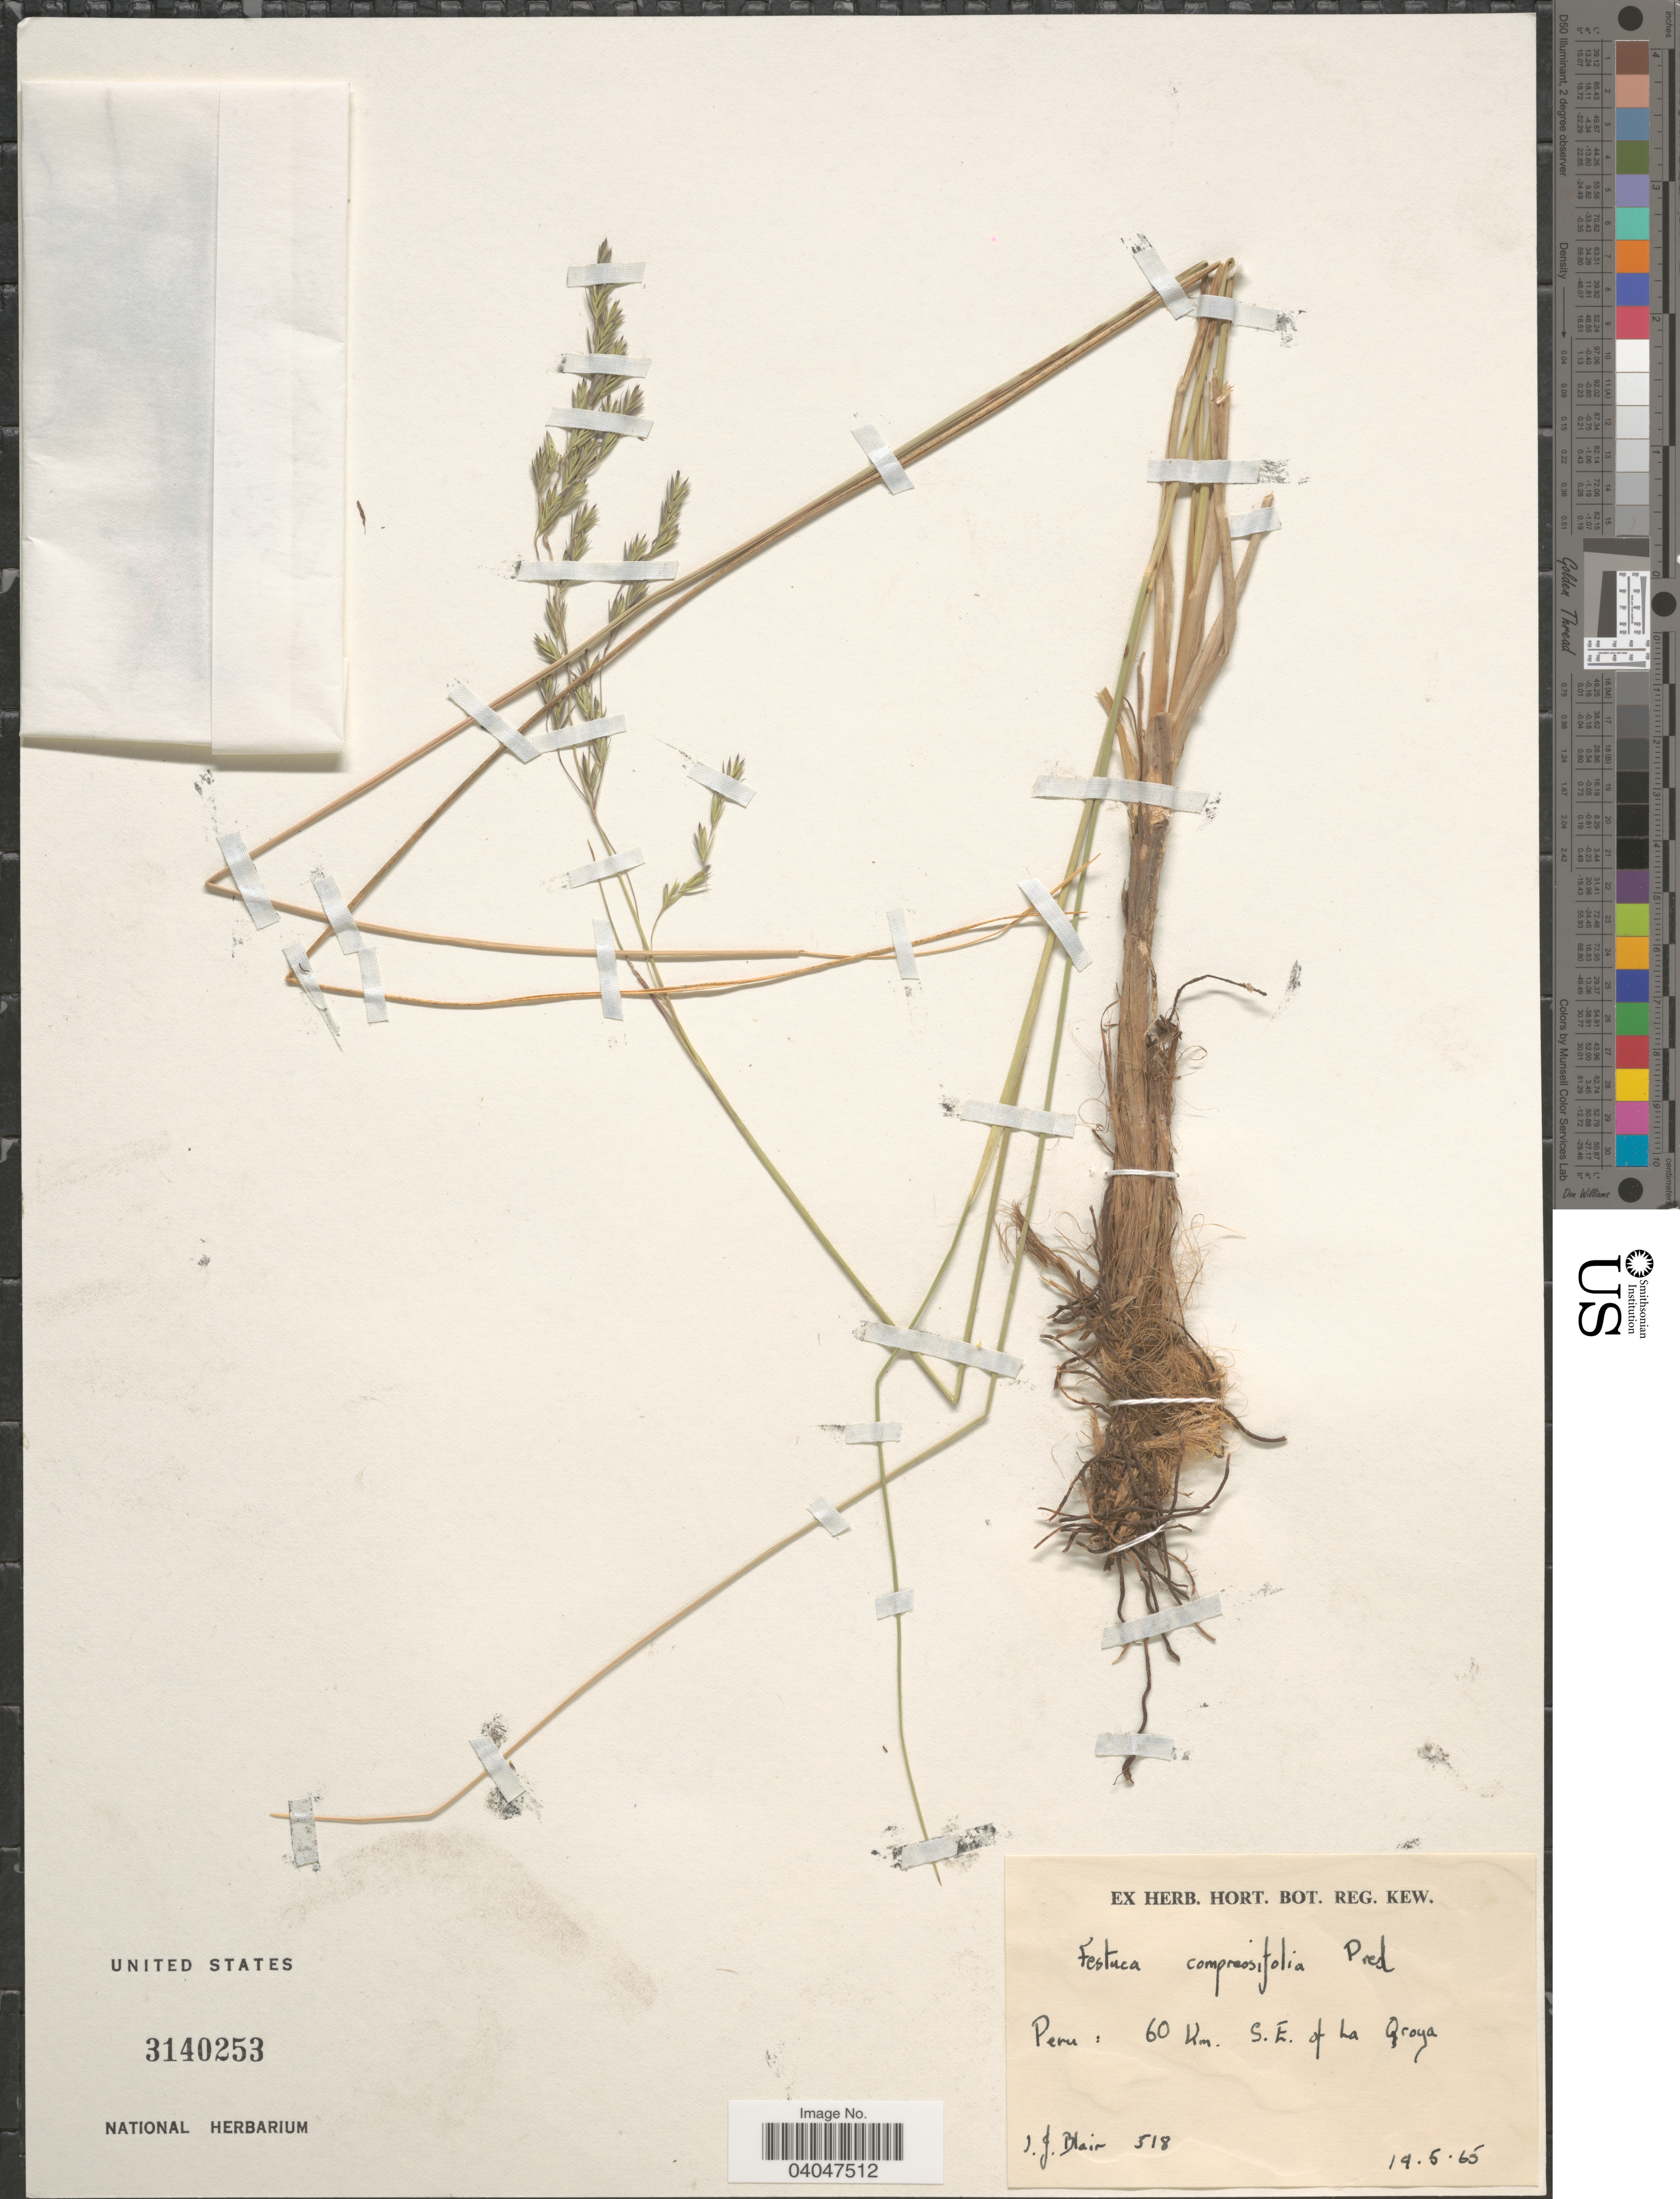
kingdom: Plantae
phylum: Tracheophyta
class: Liliopsida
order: Poales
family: Poaceae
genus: Festuca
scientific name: Festuca compressifolia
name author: J. Presl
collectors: I. Blair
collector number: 518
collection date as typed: Transcribed d/m/y: 19/5/65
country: Peru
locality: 60 Km. S. E. of La Oroya.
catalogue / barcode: US 3140253